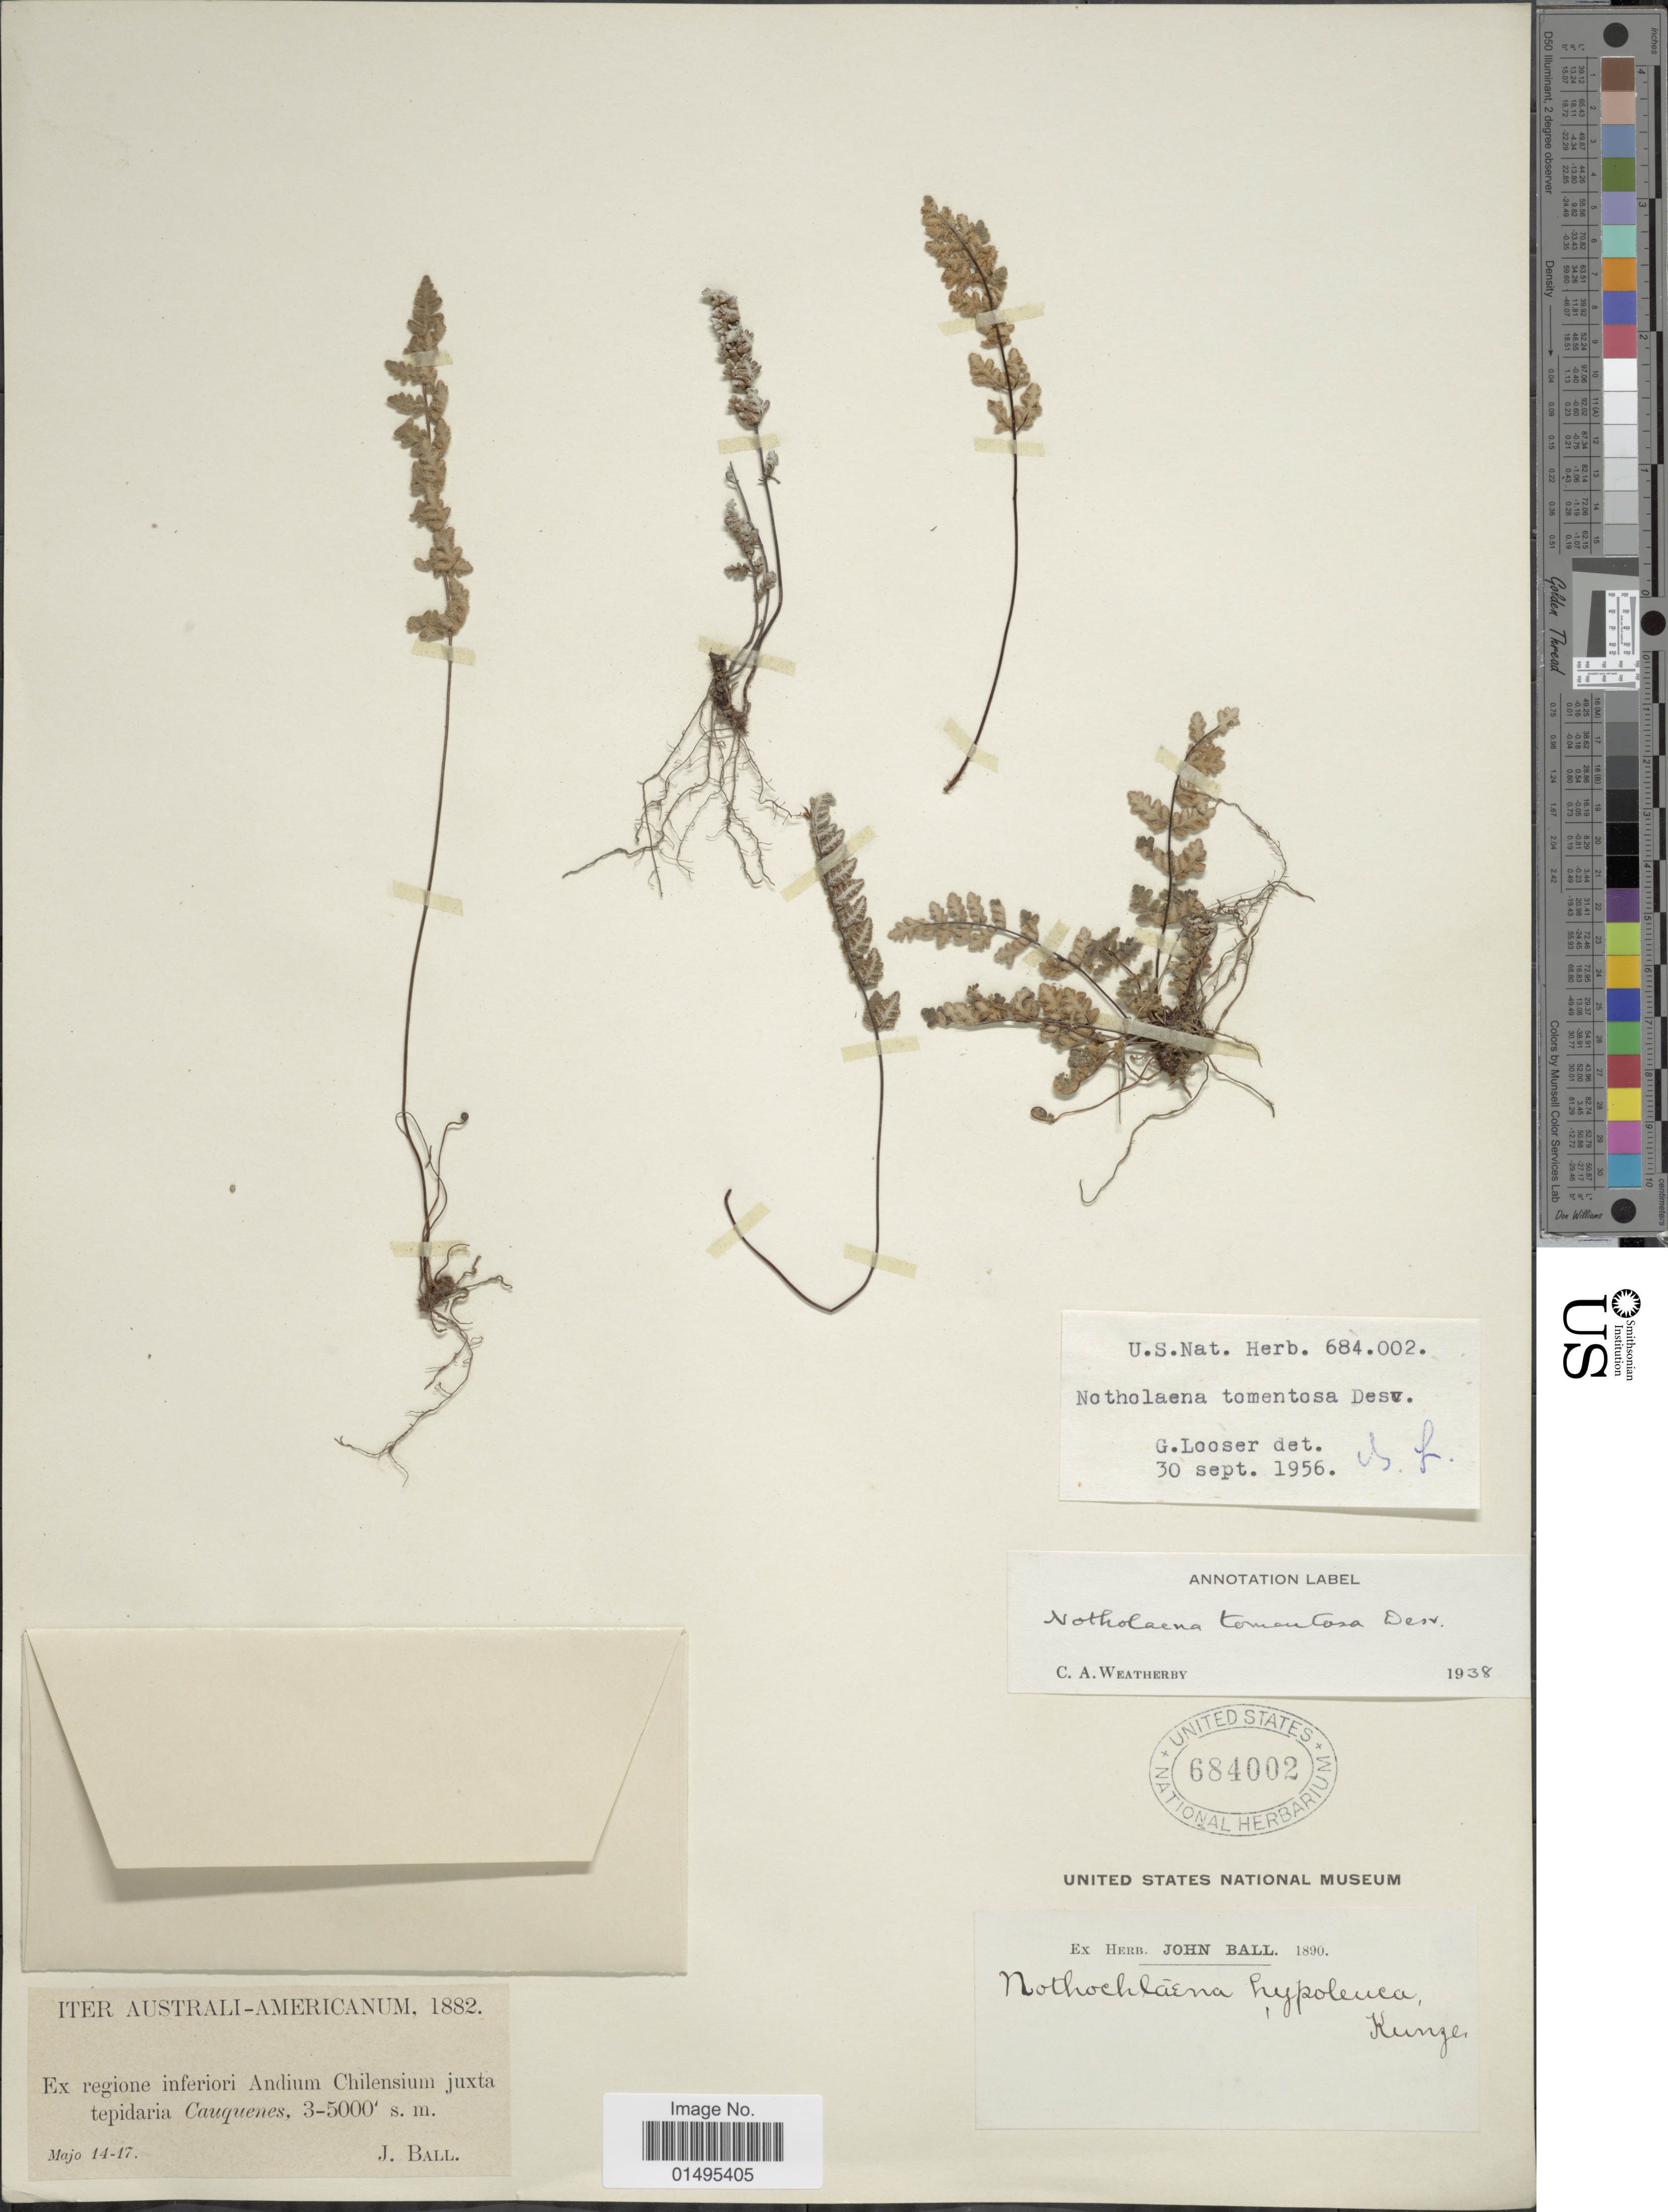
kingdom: Plantae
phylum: Tracheophyta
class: Polypodiopsida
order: Polypodiales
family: Pteridaceae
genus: Myriopteris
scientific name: Myriopteris tomentosa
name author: (Link) Fée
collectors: J. Ball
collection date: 1890-05-14/1890-05-17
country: Chile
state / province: Maule (VII)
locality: Kunge, ex regione inferiore Andium Chilensium juxta tepidaria Cauquenes [unsure placement]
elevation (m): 914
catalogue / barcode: US 684002